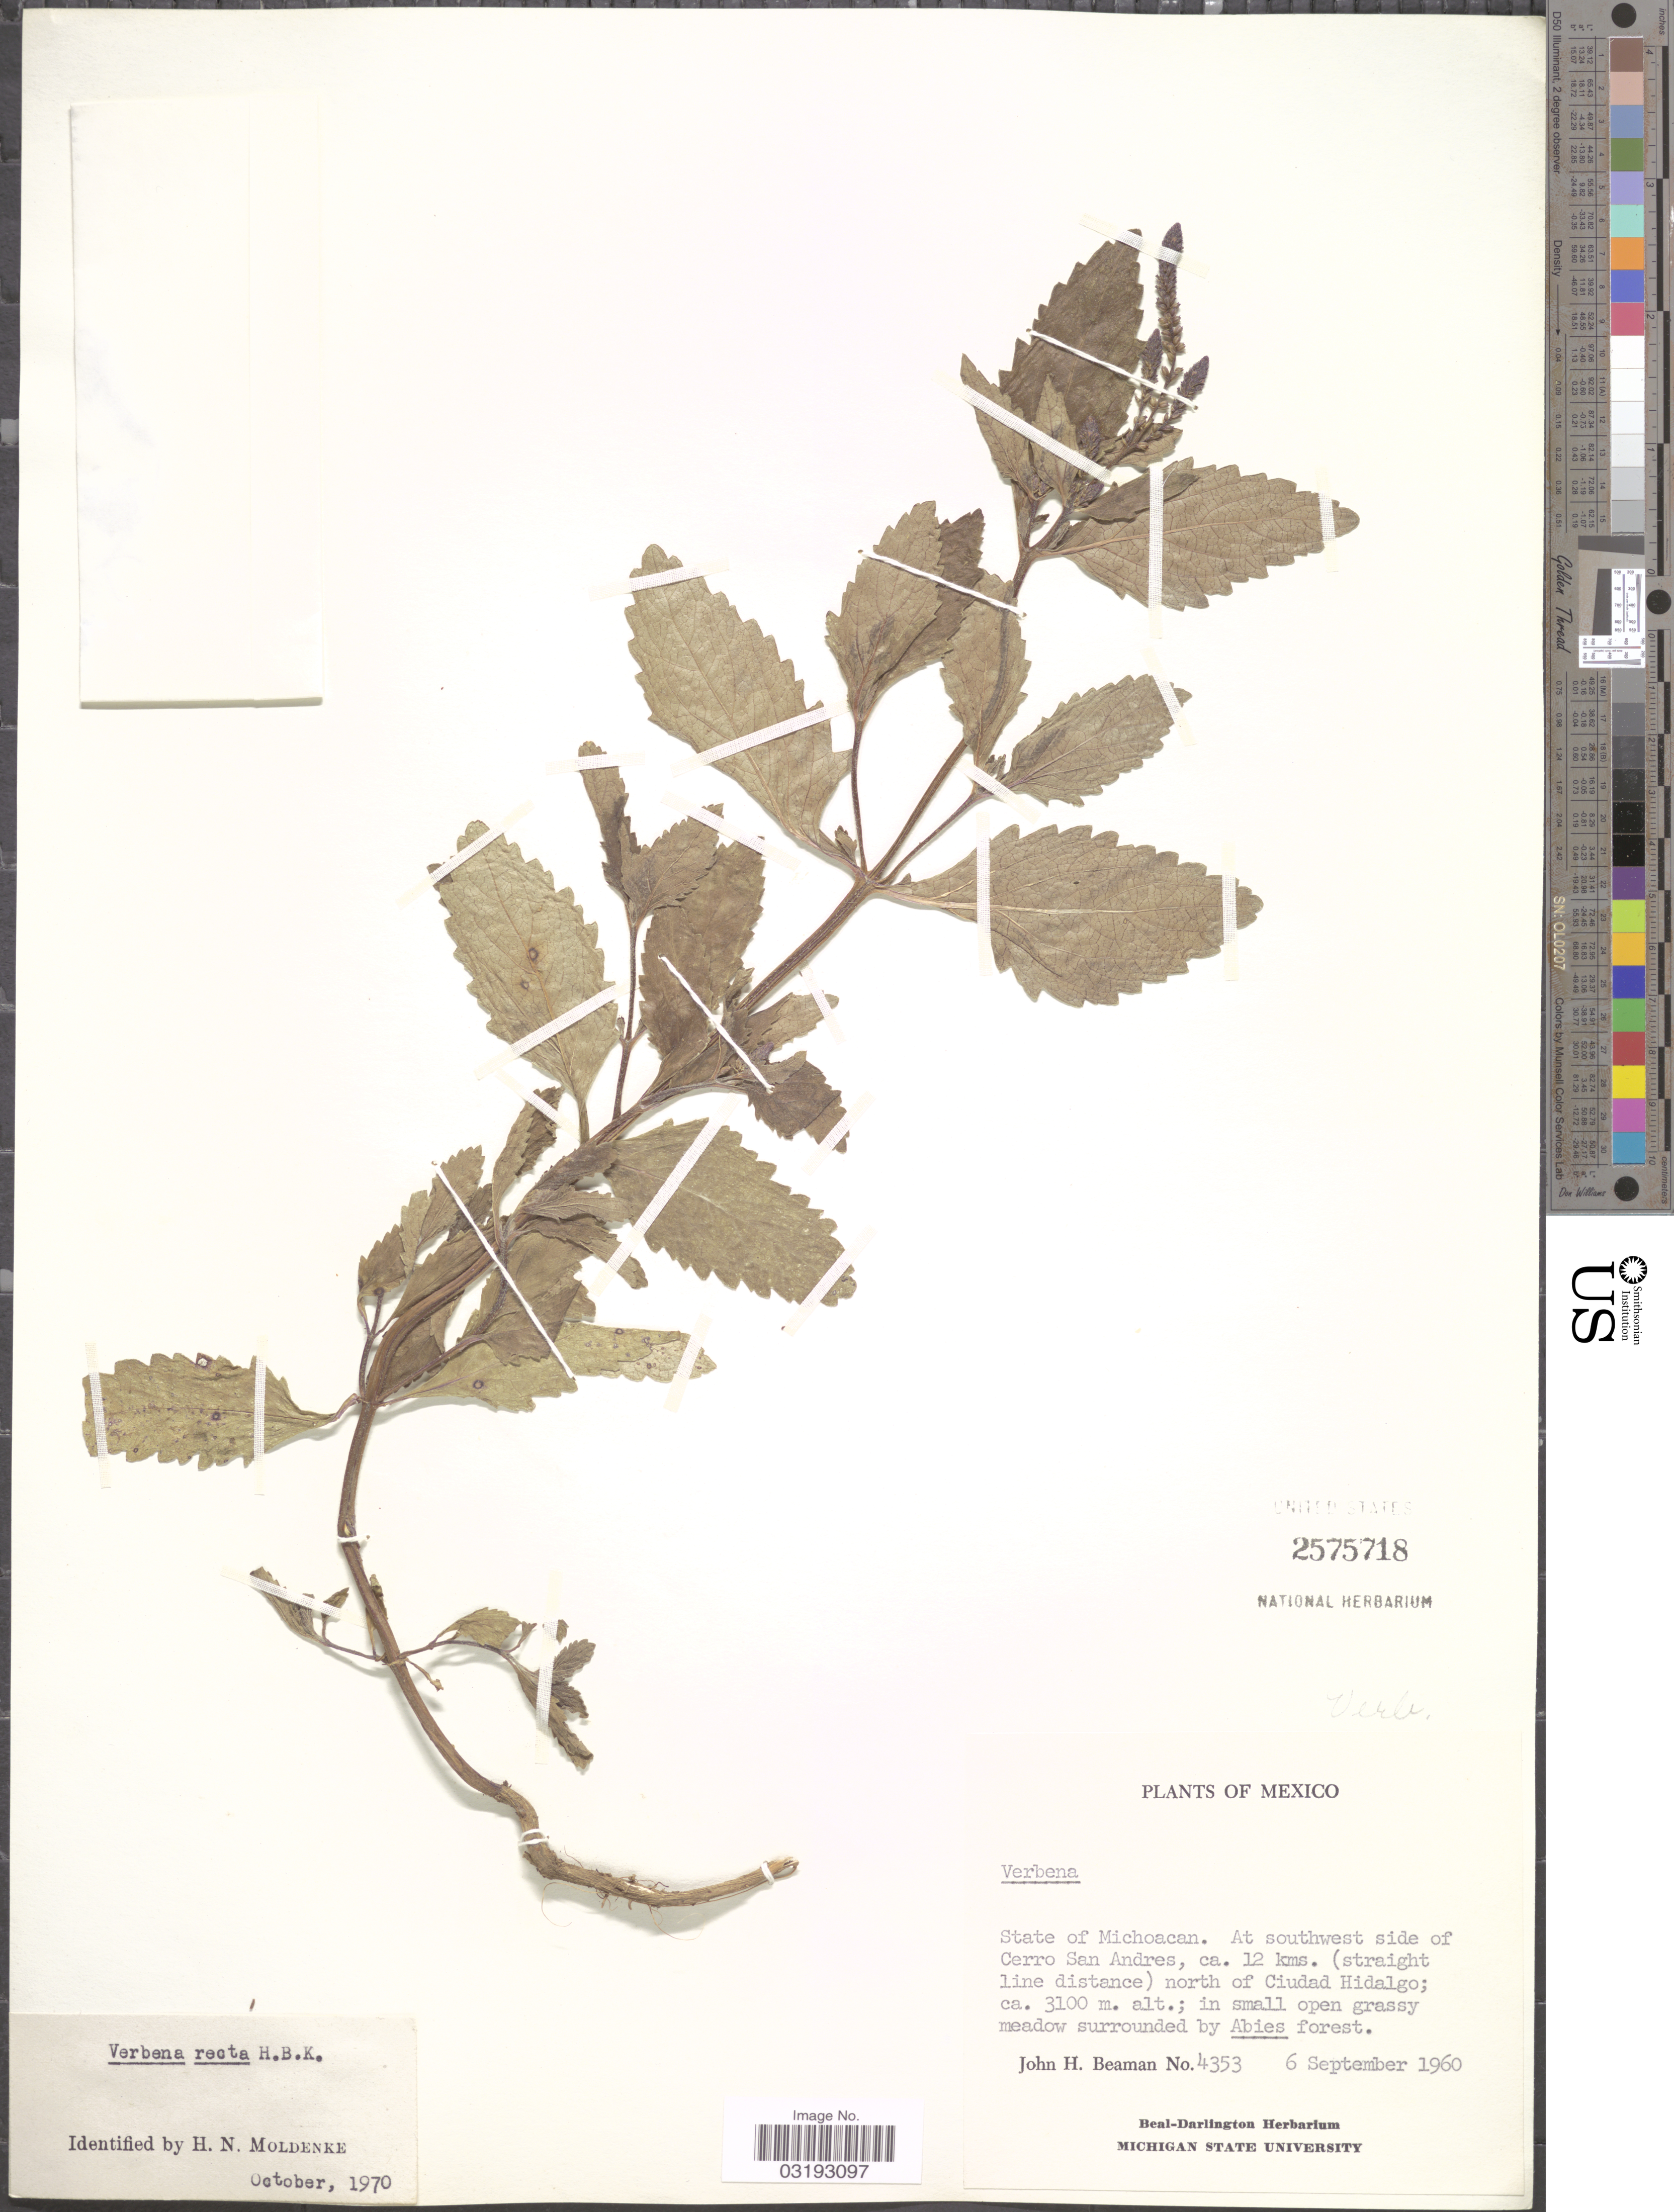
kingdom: Plantae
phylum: Tracheophyta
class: Magnoliopsida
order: Lamiales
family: Verbenaceae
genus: Verbena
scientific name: Verbena recta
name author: Kunth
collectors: J. H. Beaman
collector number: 4353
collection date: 1960-09-06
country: Mexico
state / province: Michoacán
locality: At southwest side of Cerro San Andres, ca. 12 kms. (straight line distance) north of Ciudad Hidalgo.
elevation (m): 3100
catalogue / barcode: US 2575718